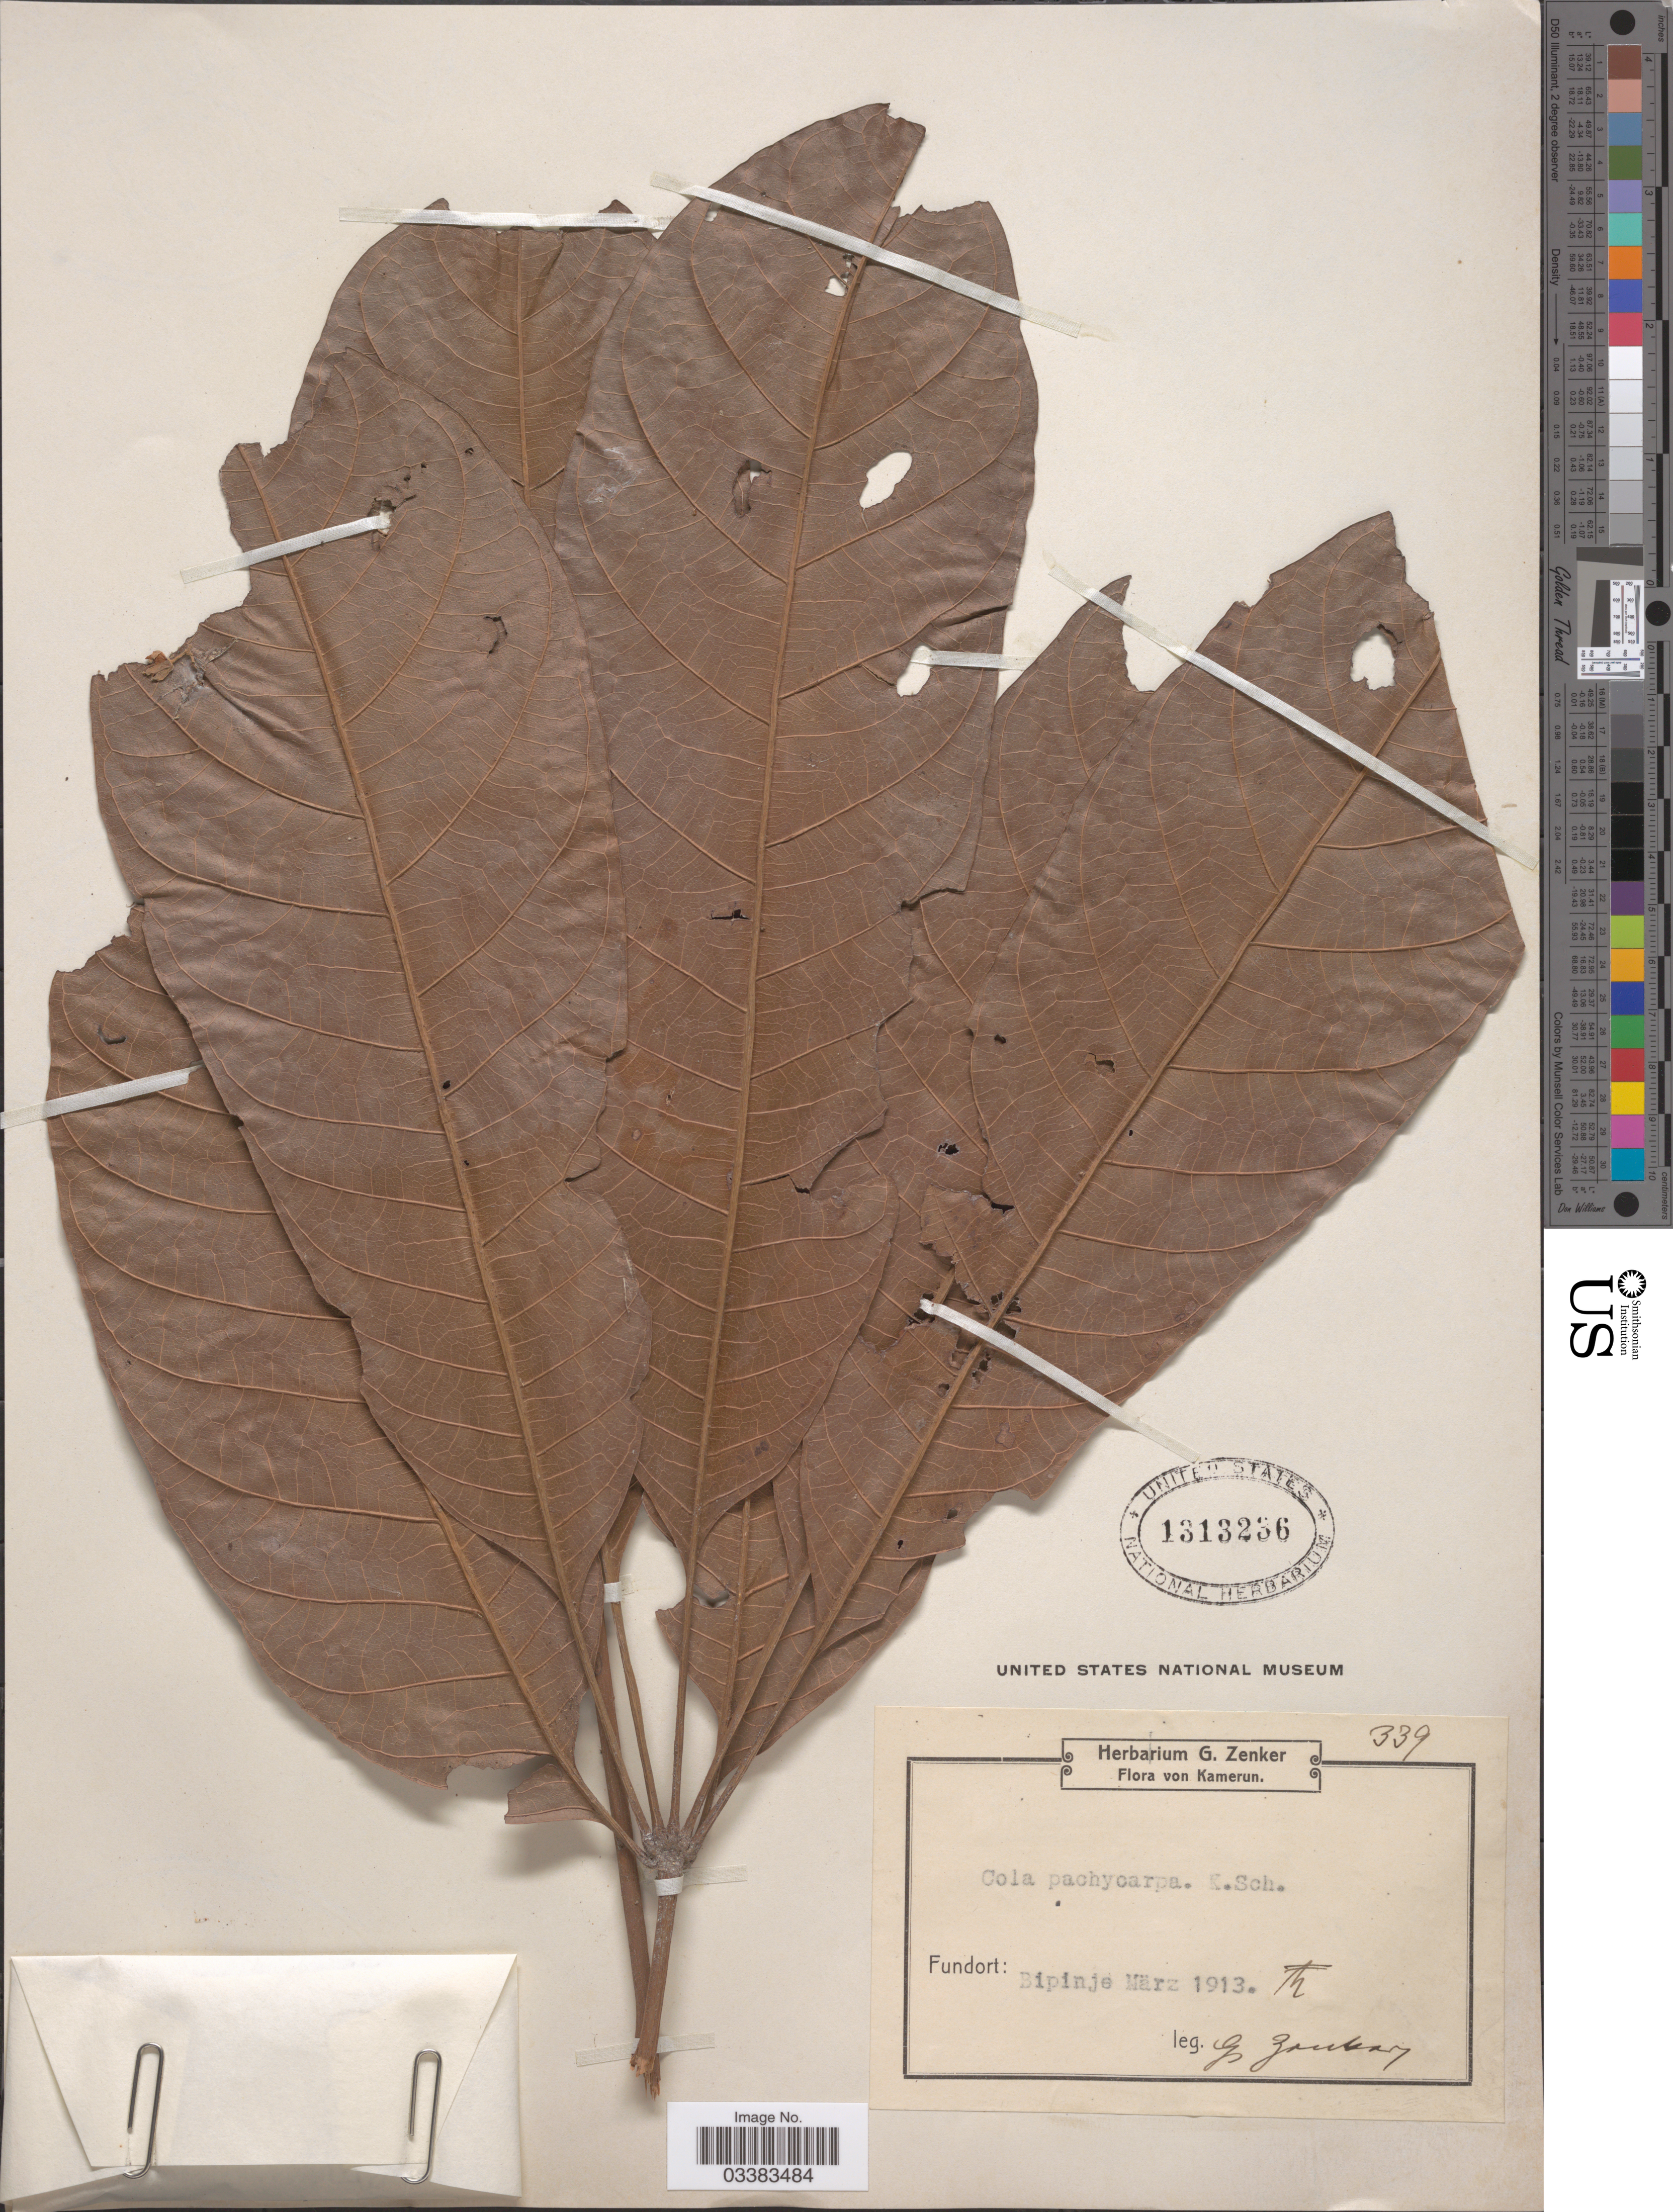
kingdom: Plantae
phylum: Tracheophyta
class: Magnoliopsida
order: Malvales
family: Malvaceae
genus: Cola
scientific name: Cola pachycarpa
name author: K. Schum.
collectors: G. A. Zenker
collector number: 339?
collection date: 1913-03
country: Cameroon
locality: Kamerun. Bipinje.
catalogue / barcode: US 1313236